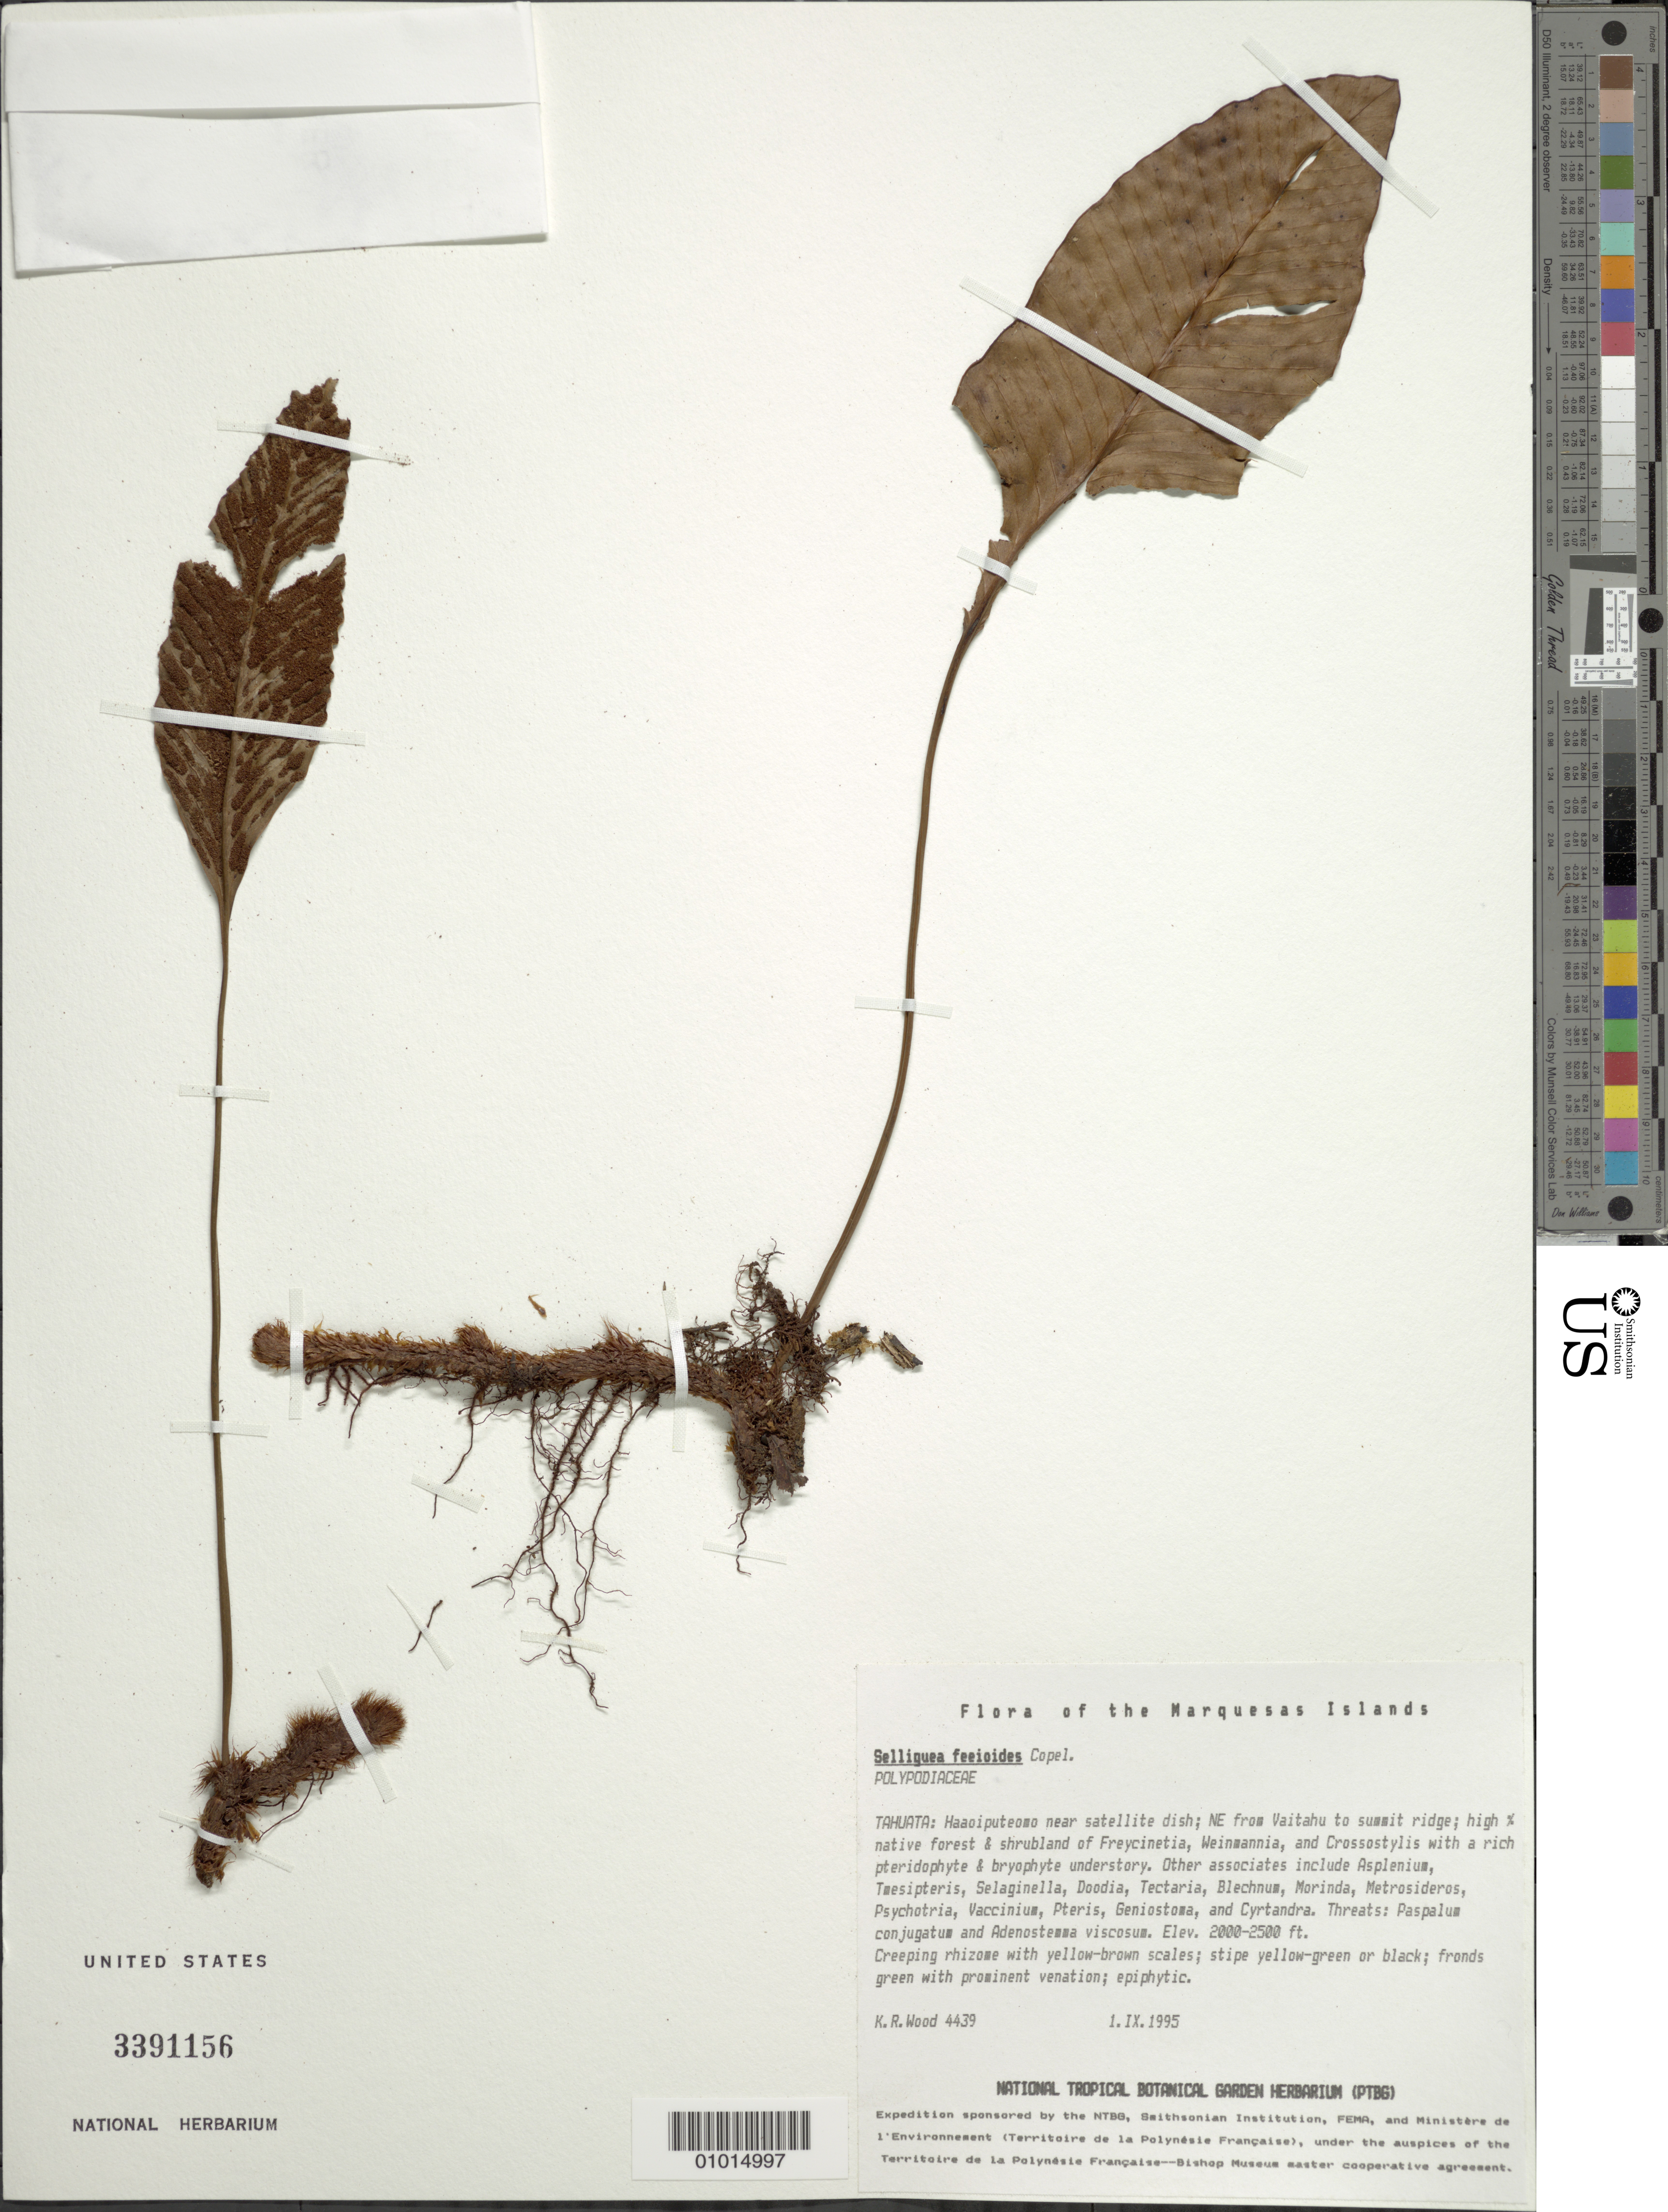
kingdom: Plantae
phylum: Tracheophyta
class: Polypodiopsida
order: Polypodiales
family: Polypodiaceae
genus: Selliguea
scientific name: Selliguea feeoides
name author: Copel.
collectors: K. R. Wood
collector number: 4439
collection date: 1995-09-01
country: French Polynesia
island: Tahuata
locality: Haaoiputeoma, near satelite dish, NE from Vaitahu to summit ridge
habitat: High % native forest & shrubland of Freycinetia, Weinmannia, and Crossostylis w/ rich bryophyte & pteridophyte understory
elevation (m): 610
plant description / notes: Paspalum conjugatum, Adenostemma viscosum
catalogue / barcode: US 3391156